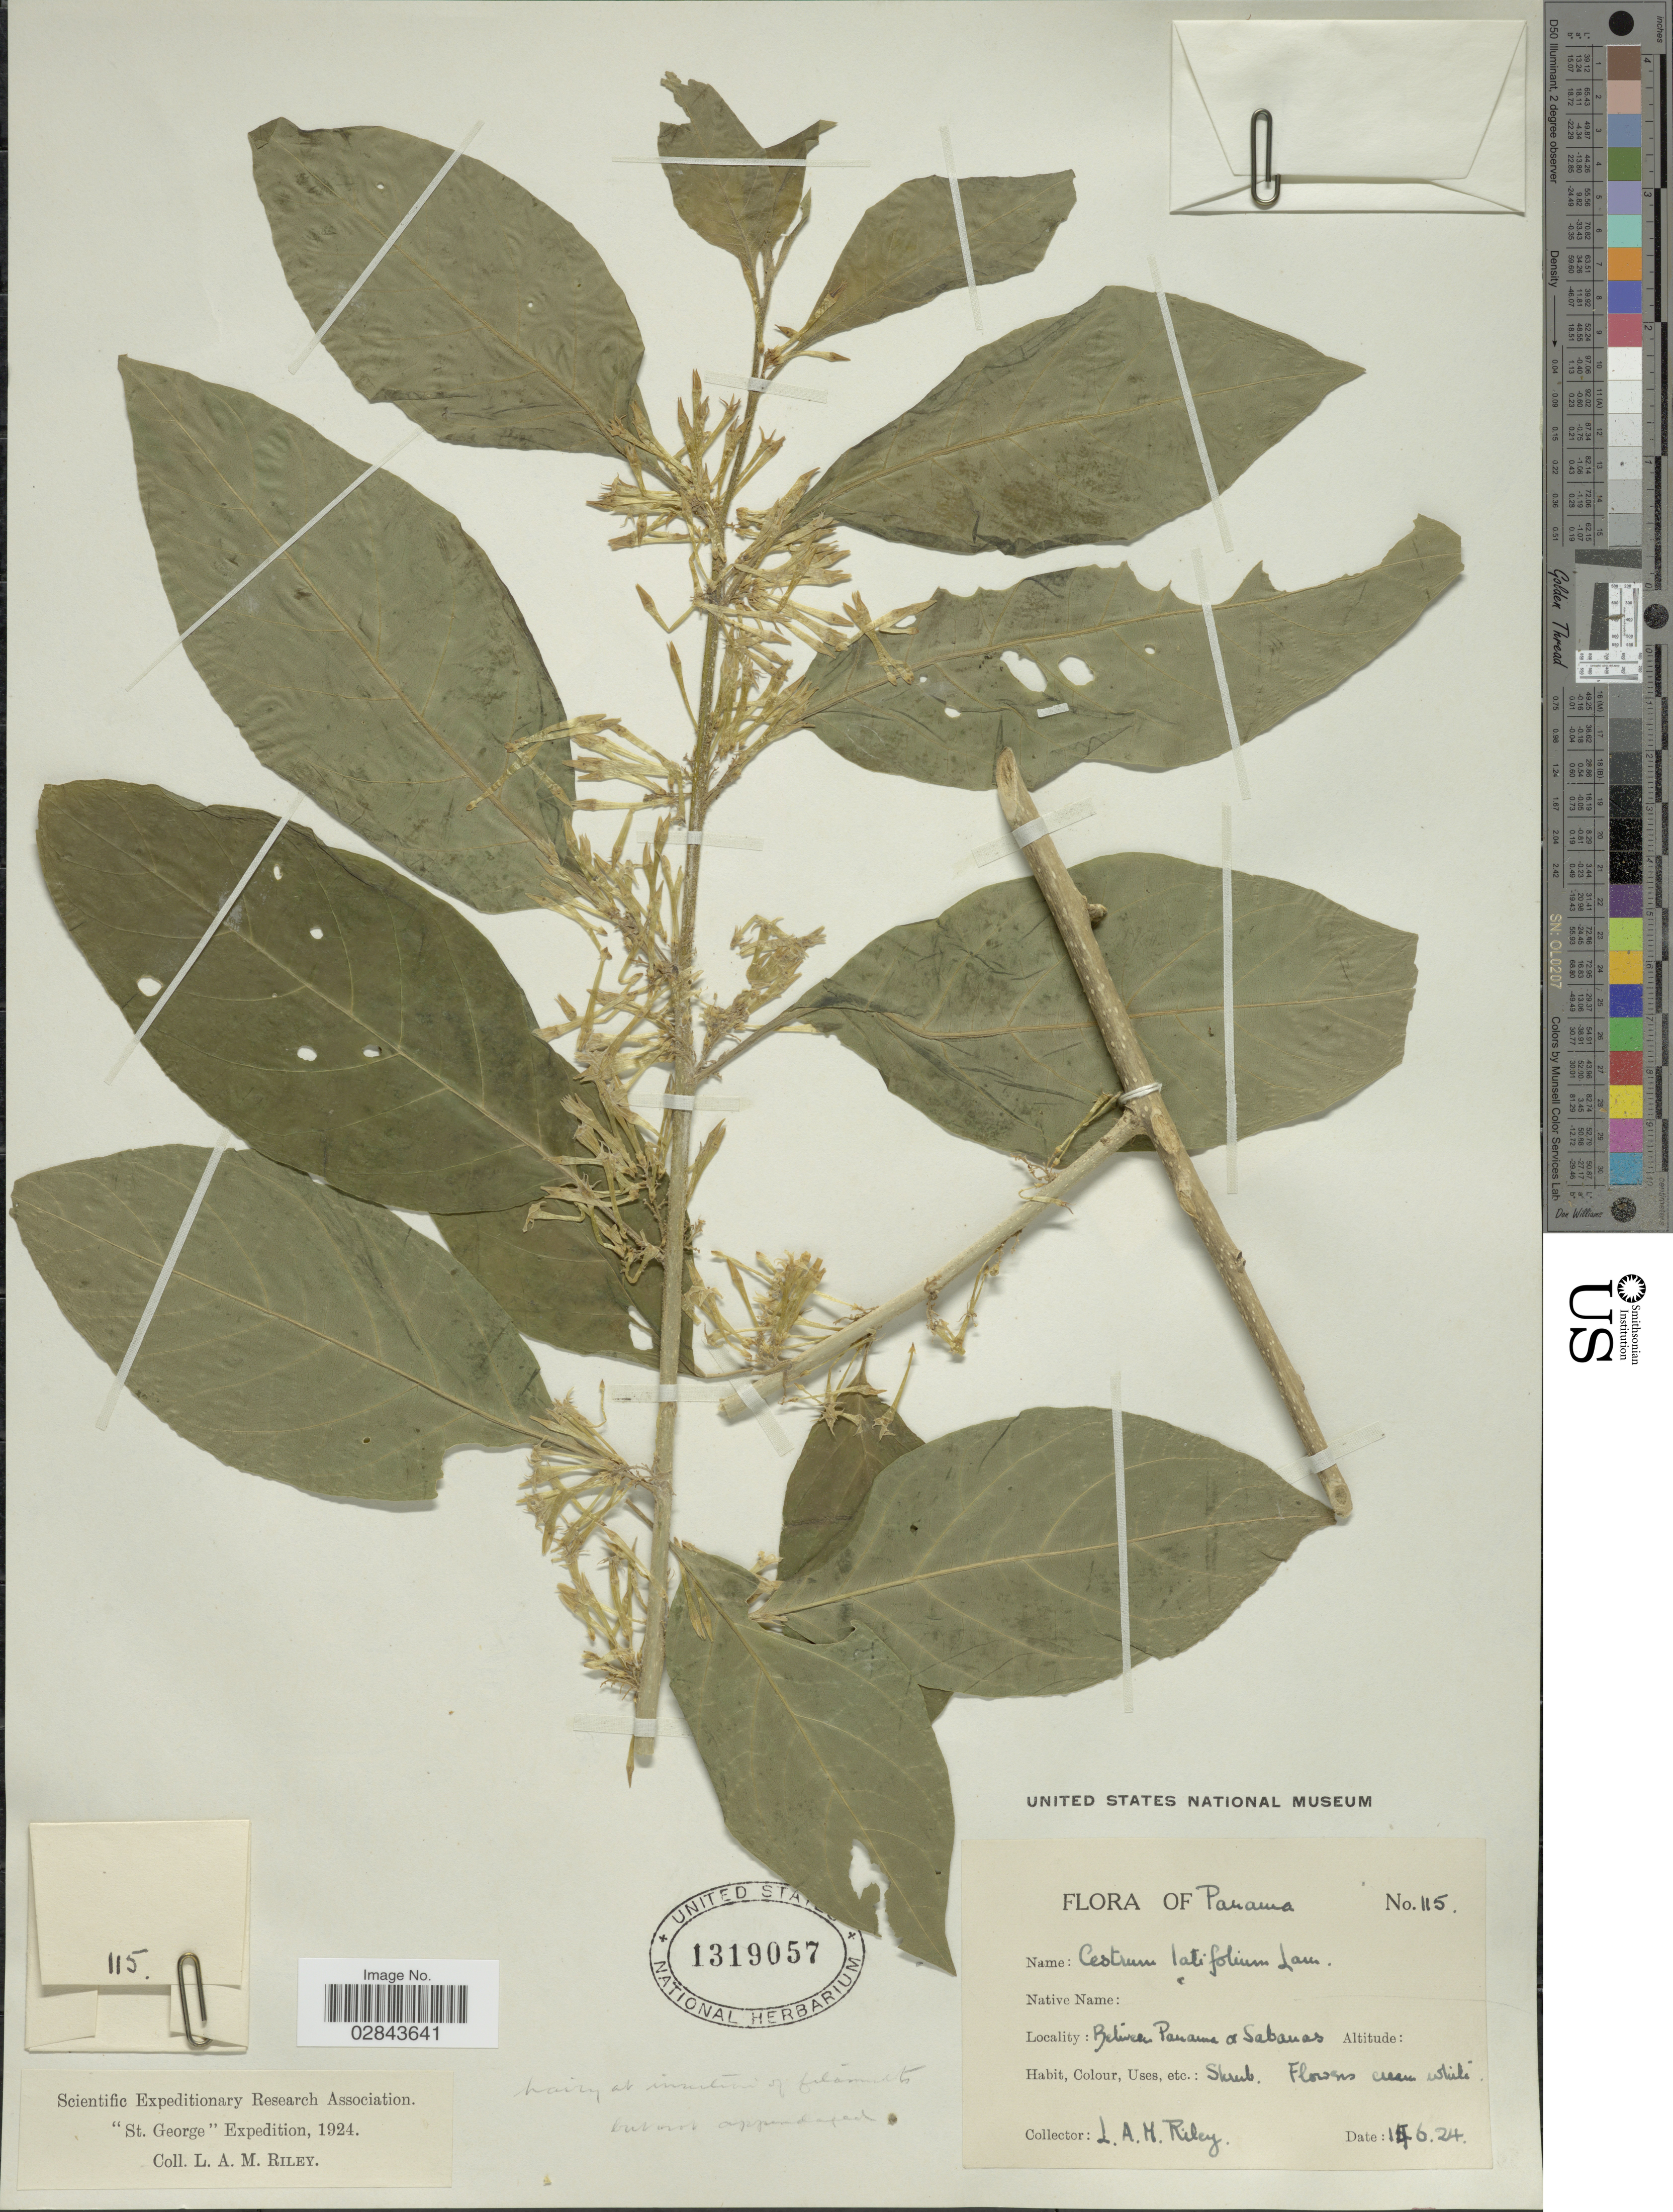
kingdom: Plantae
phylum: Tracheophyta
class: Magnoliopsida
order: Solanales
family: Solanaceae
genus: Cestrum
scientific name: Cestrum latifolium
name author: Lam.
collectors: L. A. M. Riley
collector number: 115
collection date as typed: Transcribed d/m/y: 14/6/24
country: Panama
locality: Between Panama or Sabanas.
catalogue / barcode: US 1319057